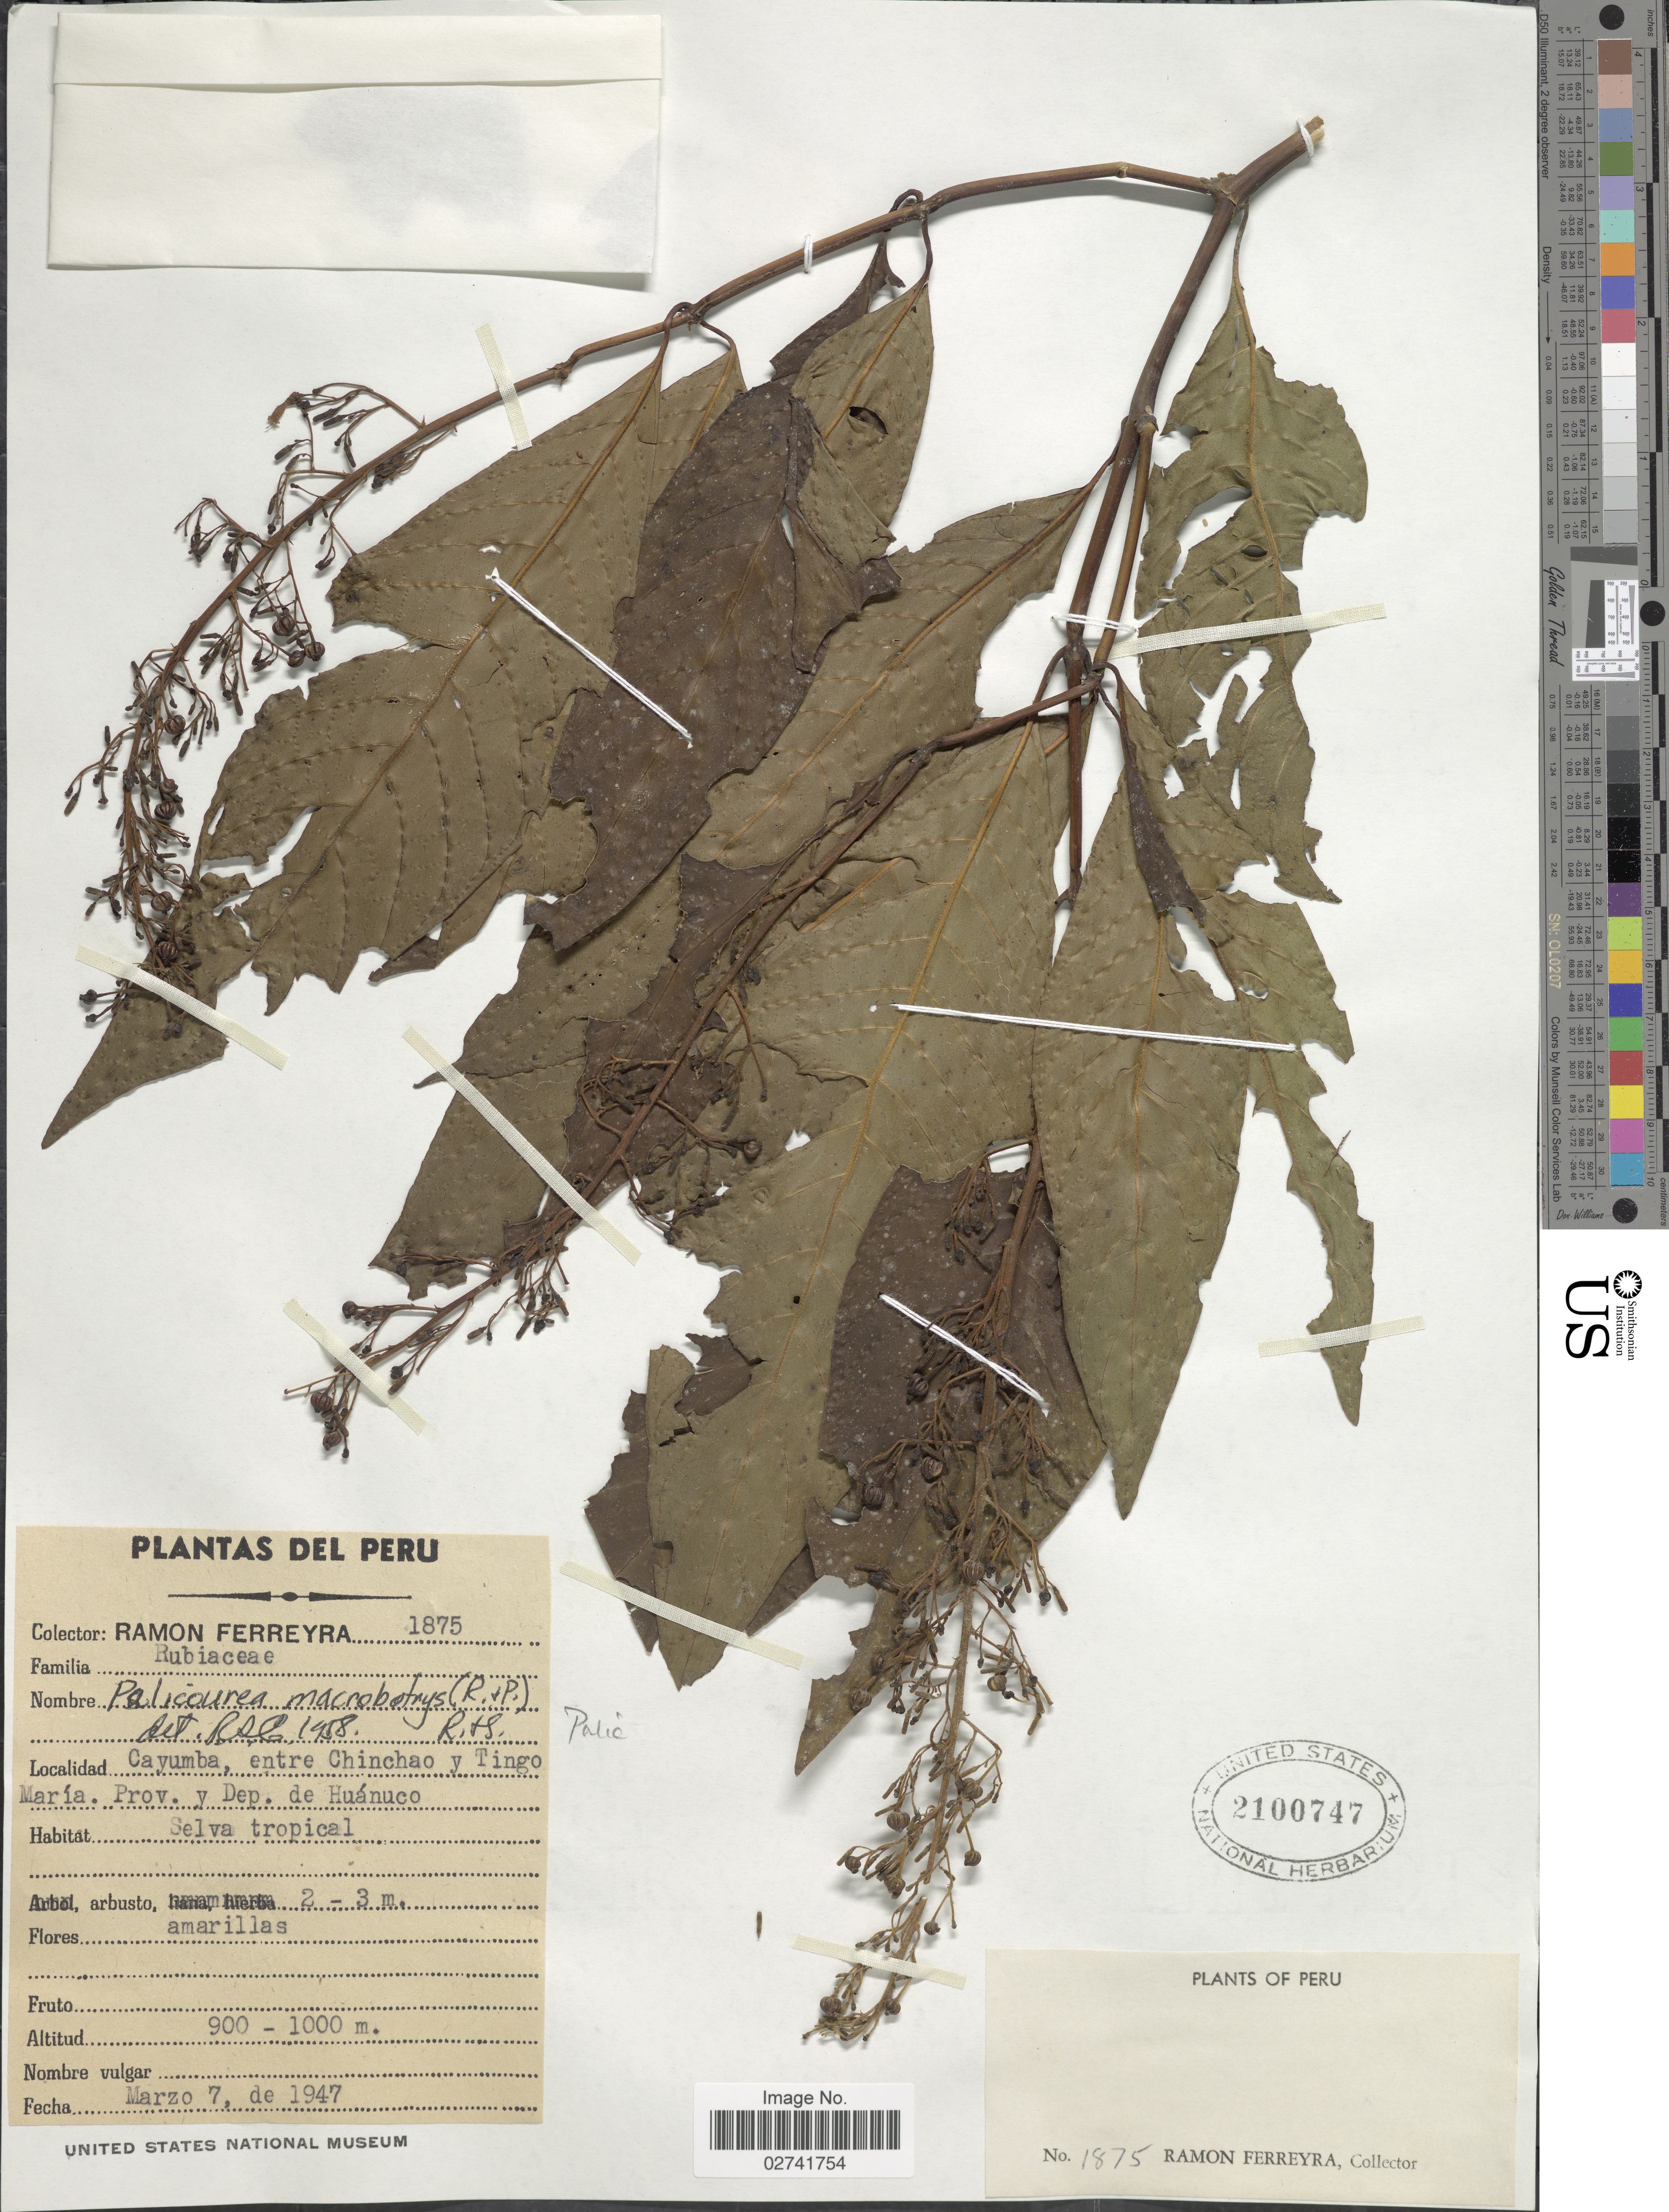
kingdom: Plantae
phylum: Tracheophyta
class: Magnoliopsida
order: Gentianales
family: Rubiaceae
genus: Palicourea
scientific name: Palicourea macrobotrys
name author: (Ruiz & Pav.) Schult.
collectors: R. A. Ferreyra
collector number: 1875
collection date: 1947-03-07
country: Peru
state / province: Huánuco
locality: Cayumba, entre Chinchao y Tingo María. Prov. y Dep. de Huánuco.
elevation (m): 900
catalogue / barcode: US 2100747